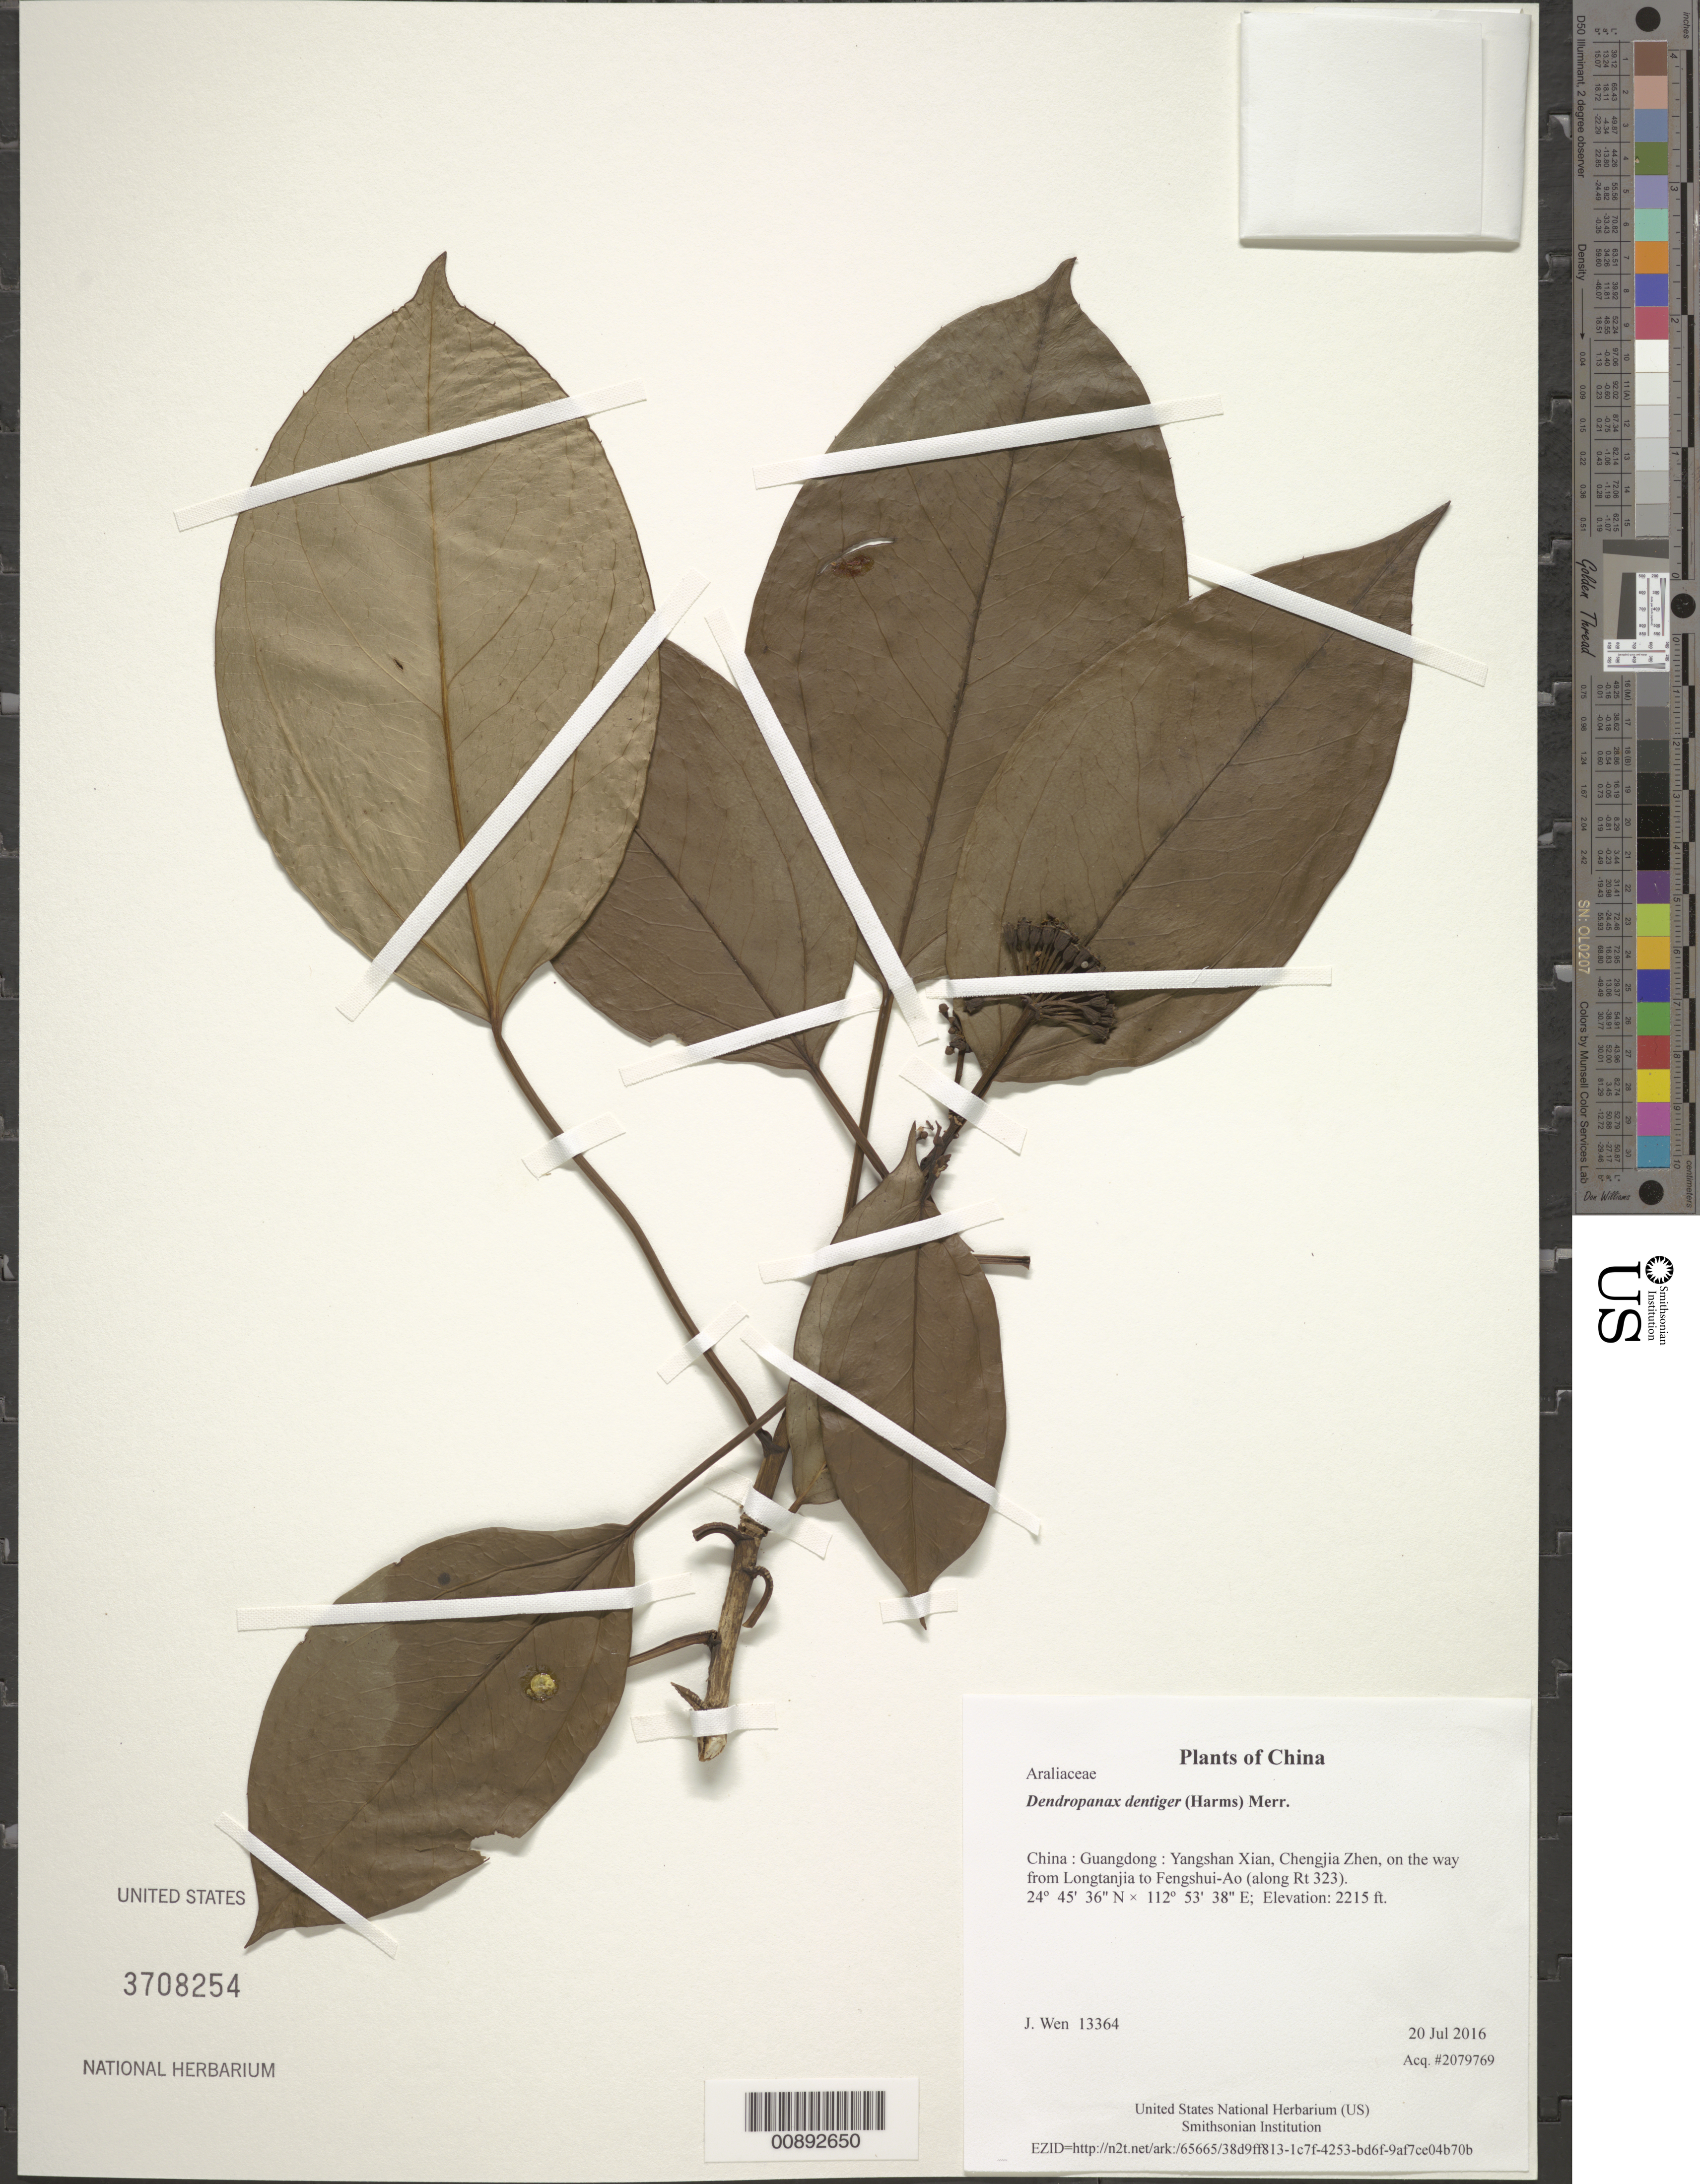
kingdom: Plantae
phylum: Tracheophyta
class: Magnoliopsida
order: Apiales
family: Araliaceae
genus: Dendropanax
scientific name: Dendropanax dentigerus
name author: (Harms) Merr.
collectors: J. Wen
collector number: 13364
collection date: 2016-07-20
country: China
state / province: Guangdong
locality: Yangshan Xian, Chengjia Zhen, on the way from Longtanjia to Fengshui-Ao (along Rt 323)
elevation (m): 675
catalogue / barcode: US 3708254